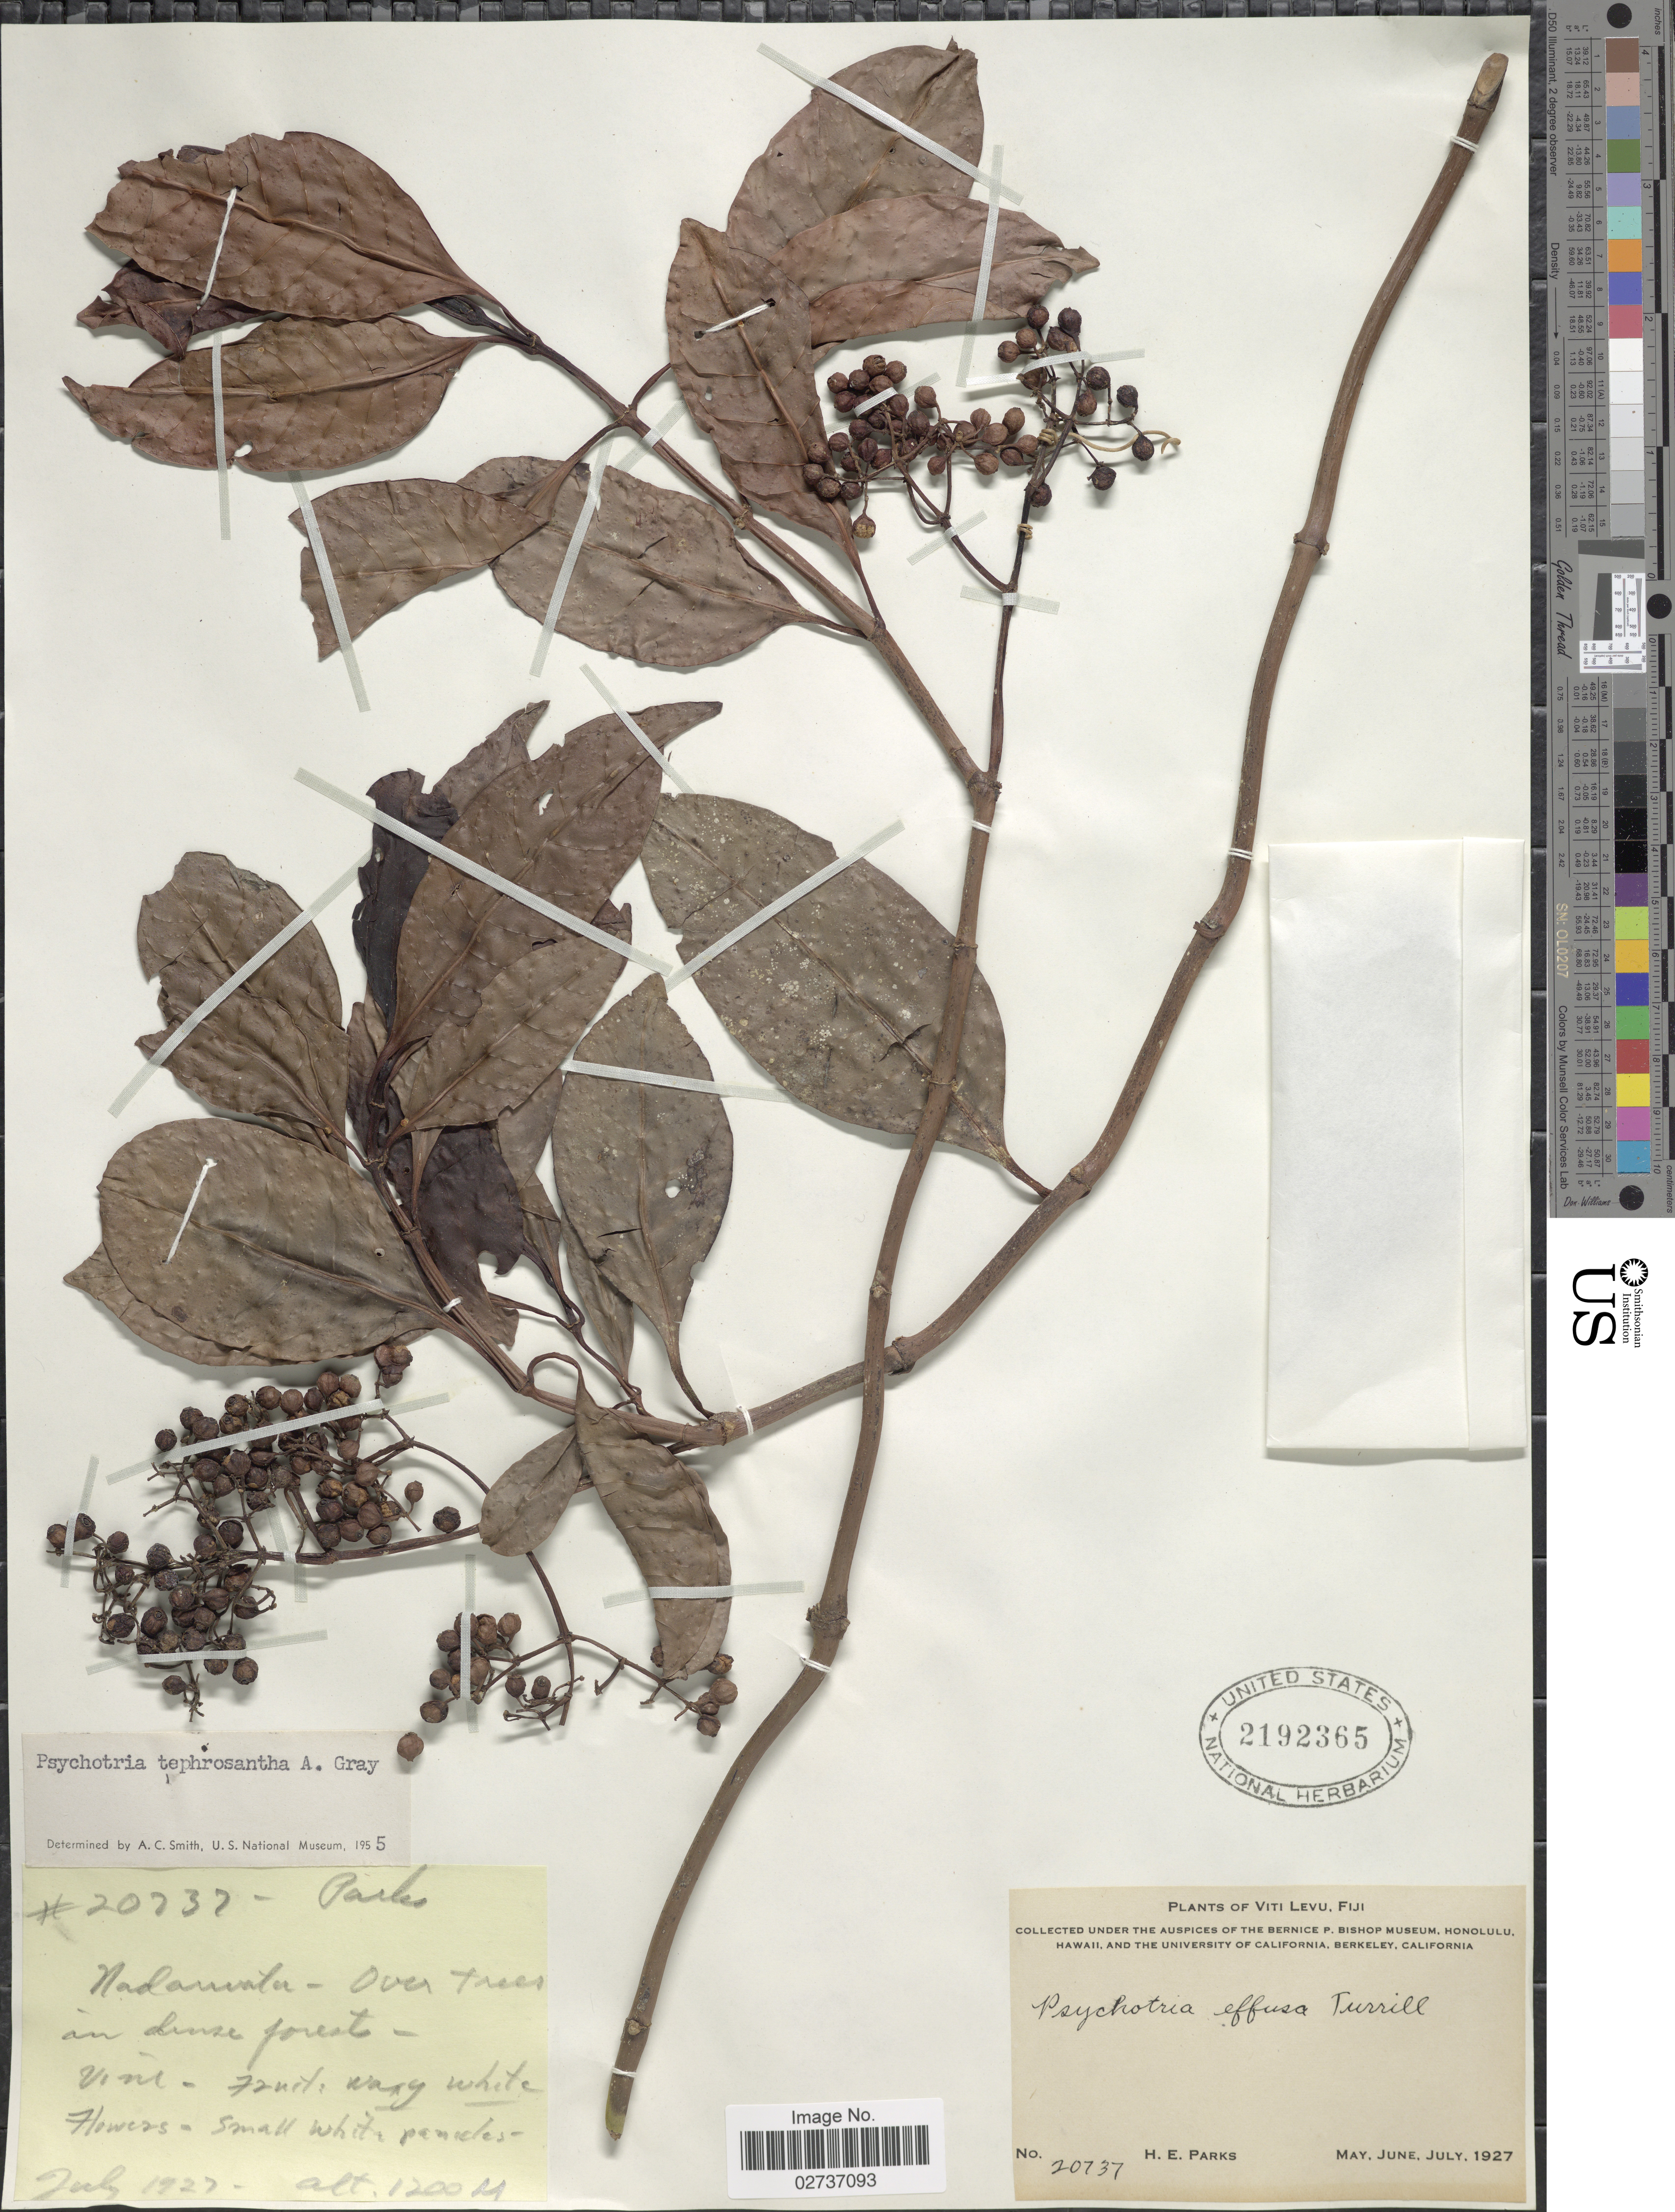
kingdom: Plantae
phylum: Tracheophyta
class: Magnoliopsida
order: Gentianales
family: Rubiaceae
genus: Psychotria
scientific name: Psychotria tephrosantha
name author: A. Gray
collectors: H. E. Parks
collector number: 20737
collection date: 1927-07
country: Fiji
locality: Viti Levu. Nadarivatu.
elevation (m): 1200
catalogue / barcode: US 2192365